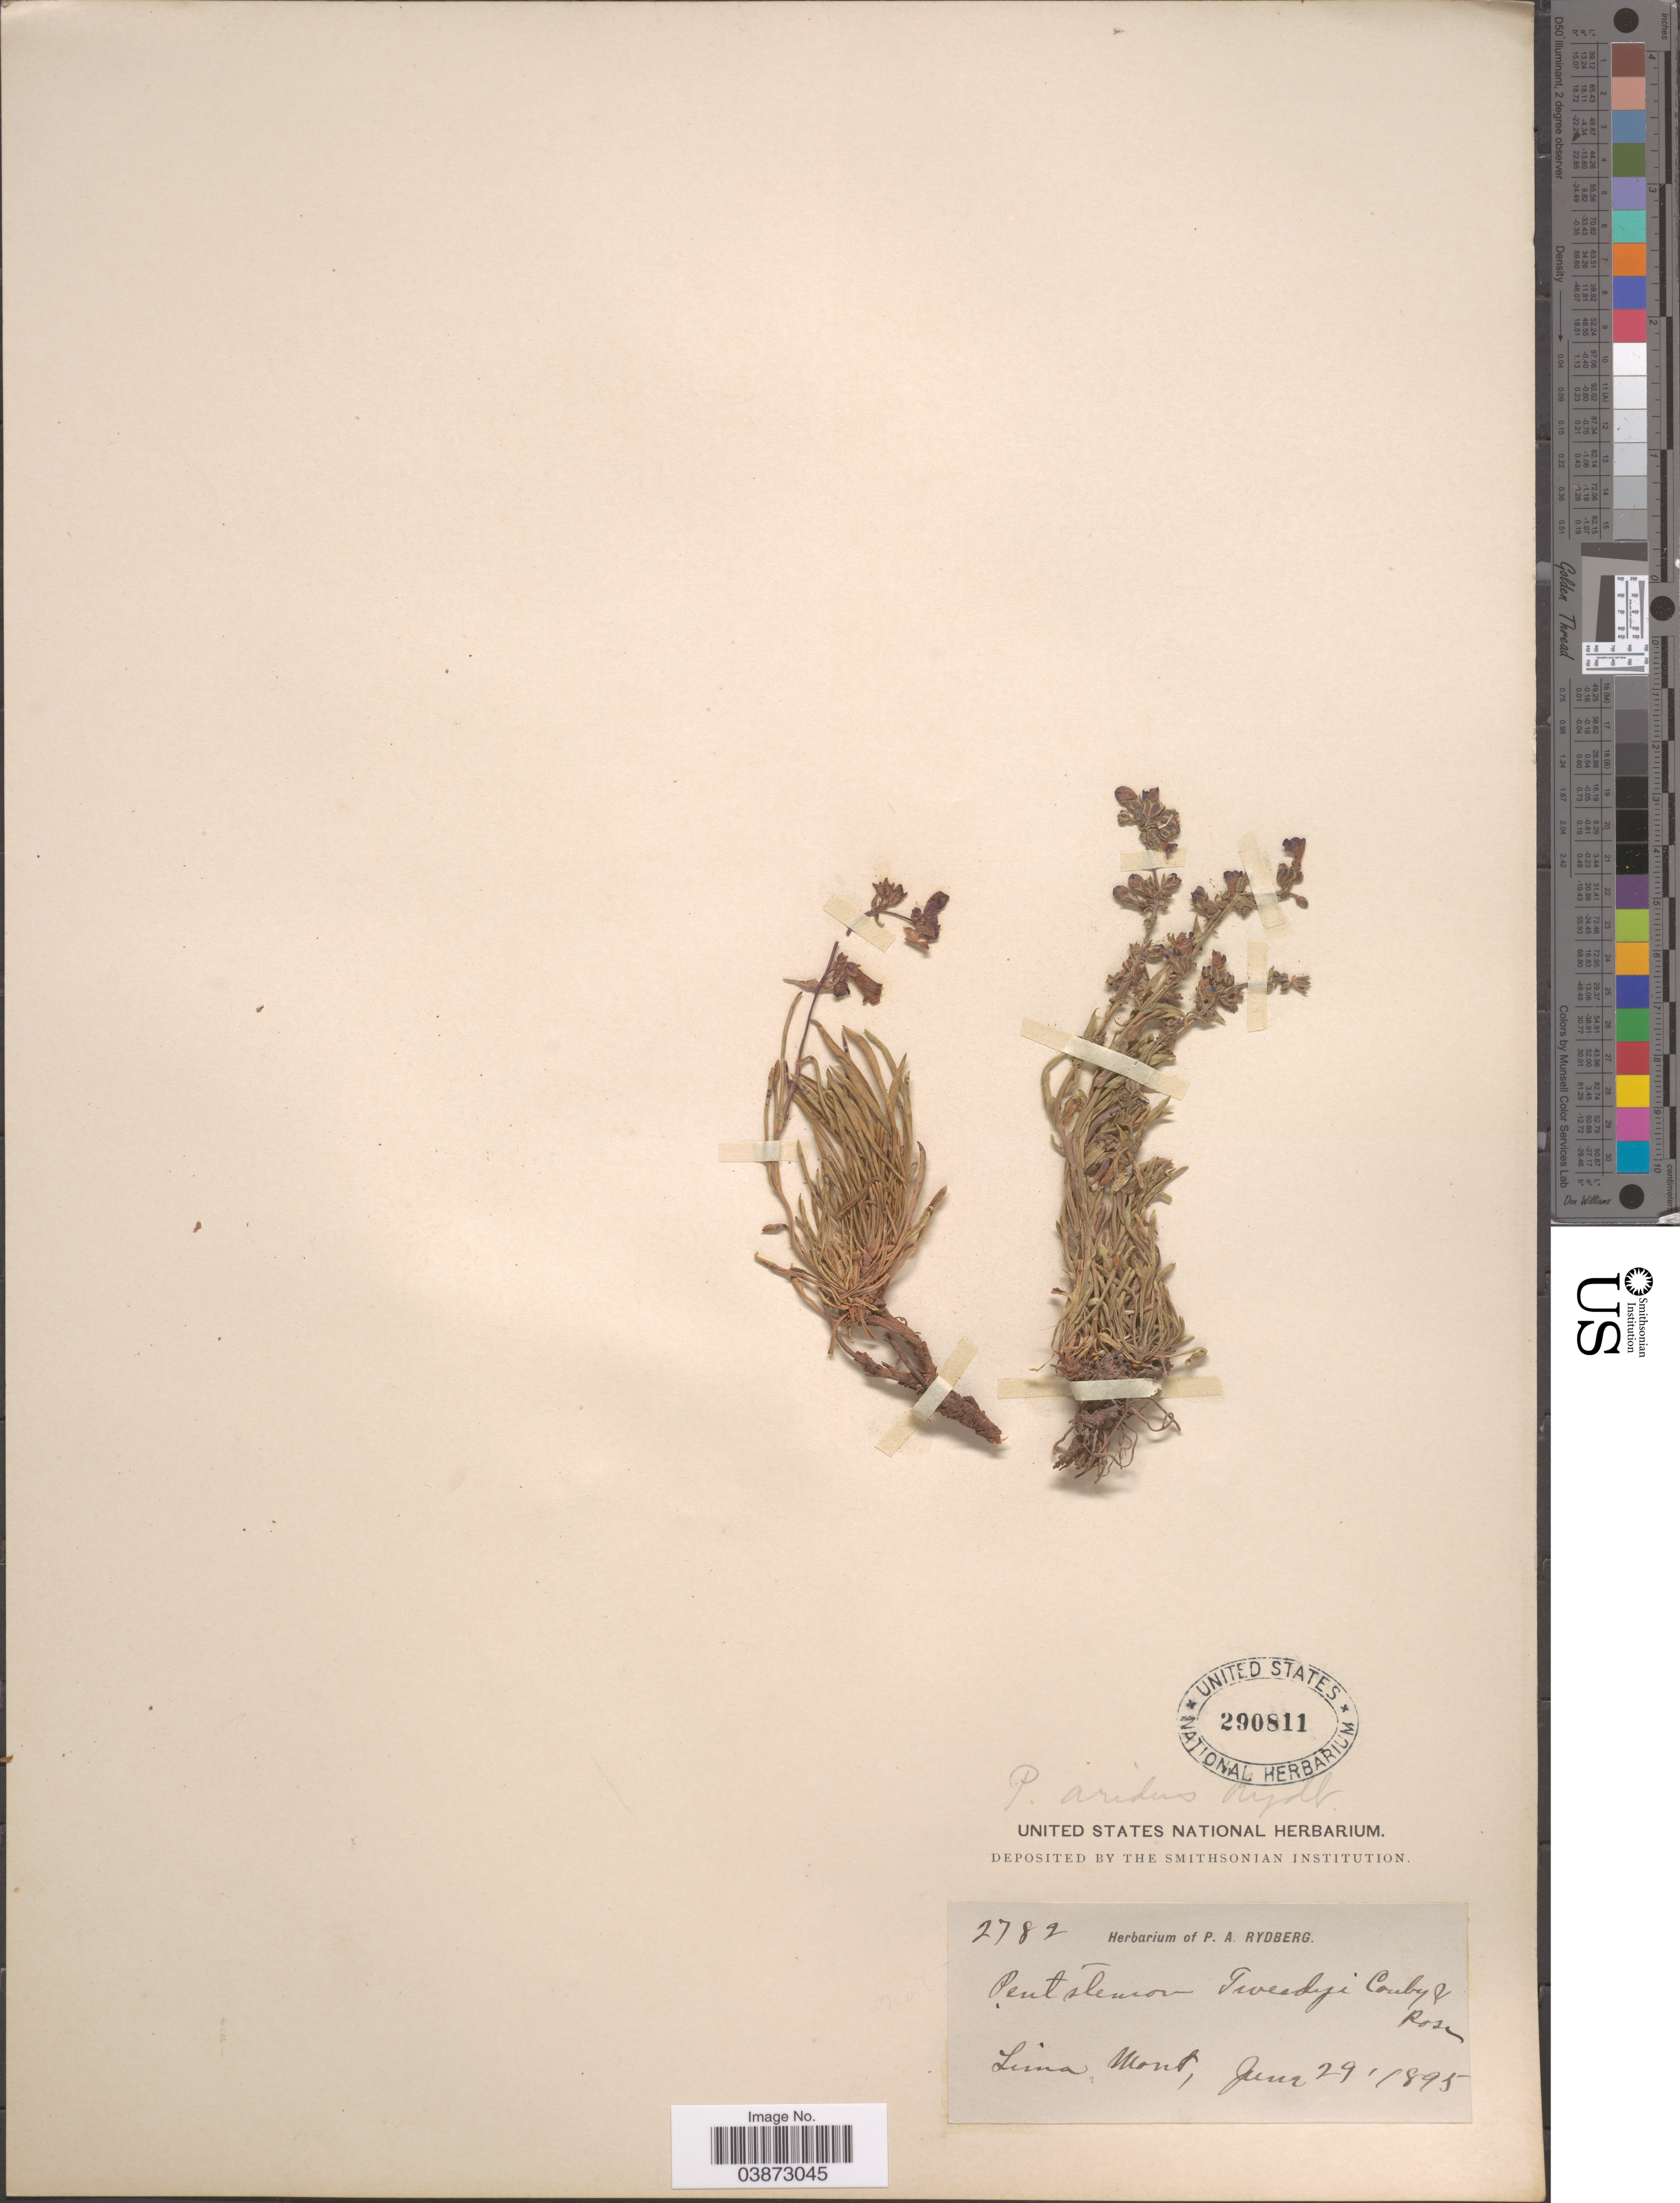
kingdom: Plantae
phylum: Tracheophyta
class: Magnoliopsida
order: Lamiales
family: Plantaginaceae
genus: Penstemon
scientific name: Penstemon aridus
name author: Rydb.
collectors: ex herb. P. A. Rydberg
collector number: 2782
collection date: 1895-01-29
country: United States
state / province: Montana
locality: Lima.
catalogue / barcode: US 290811